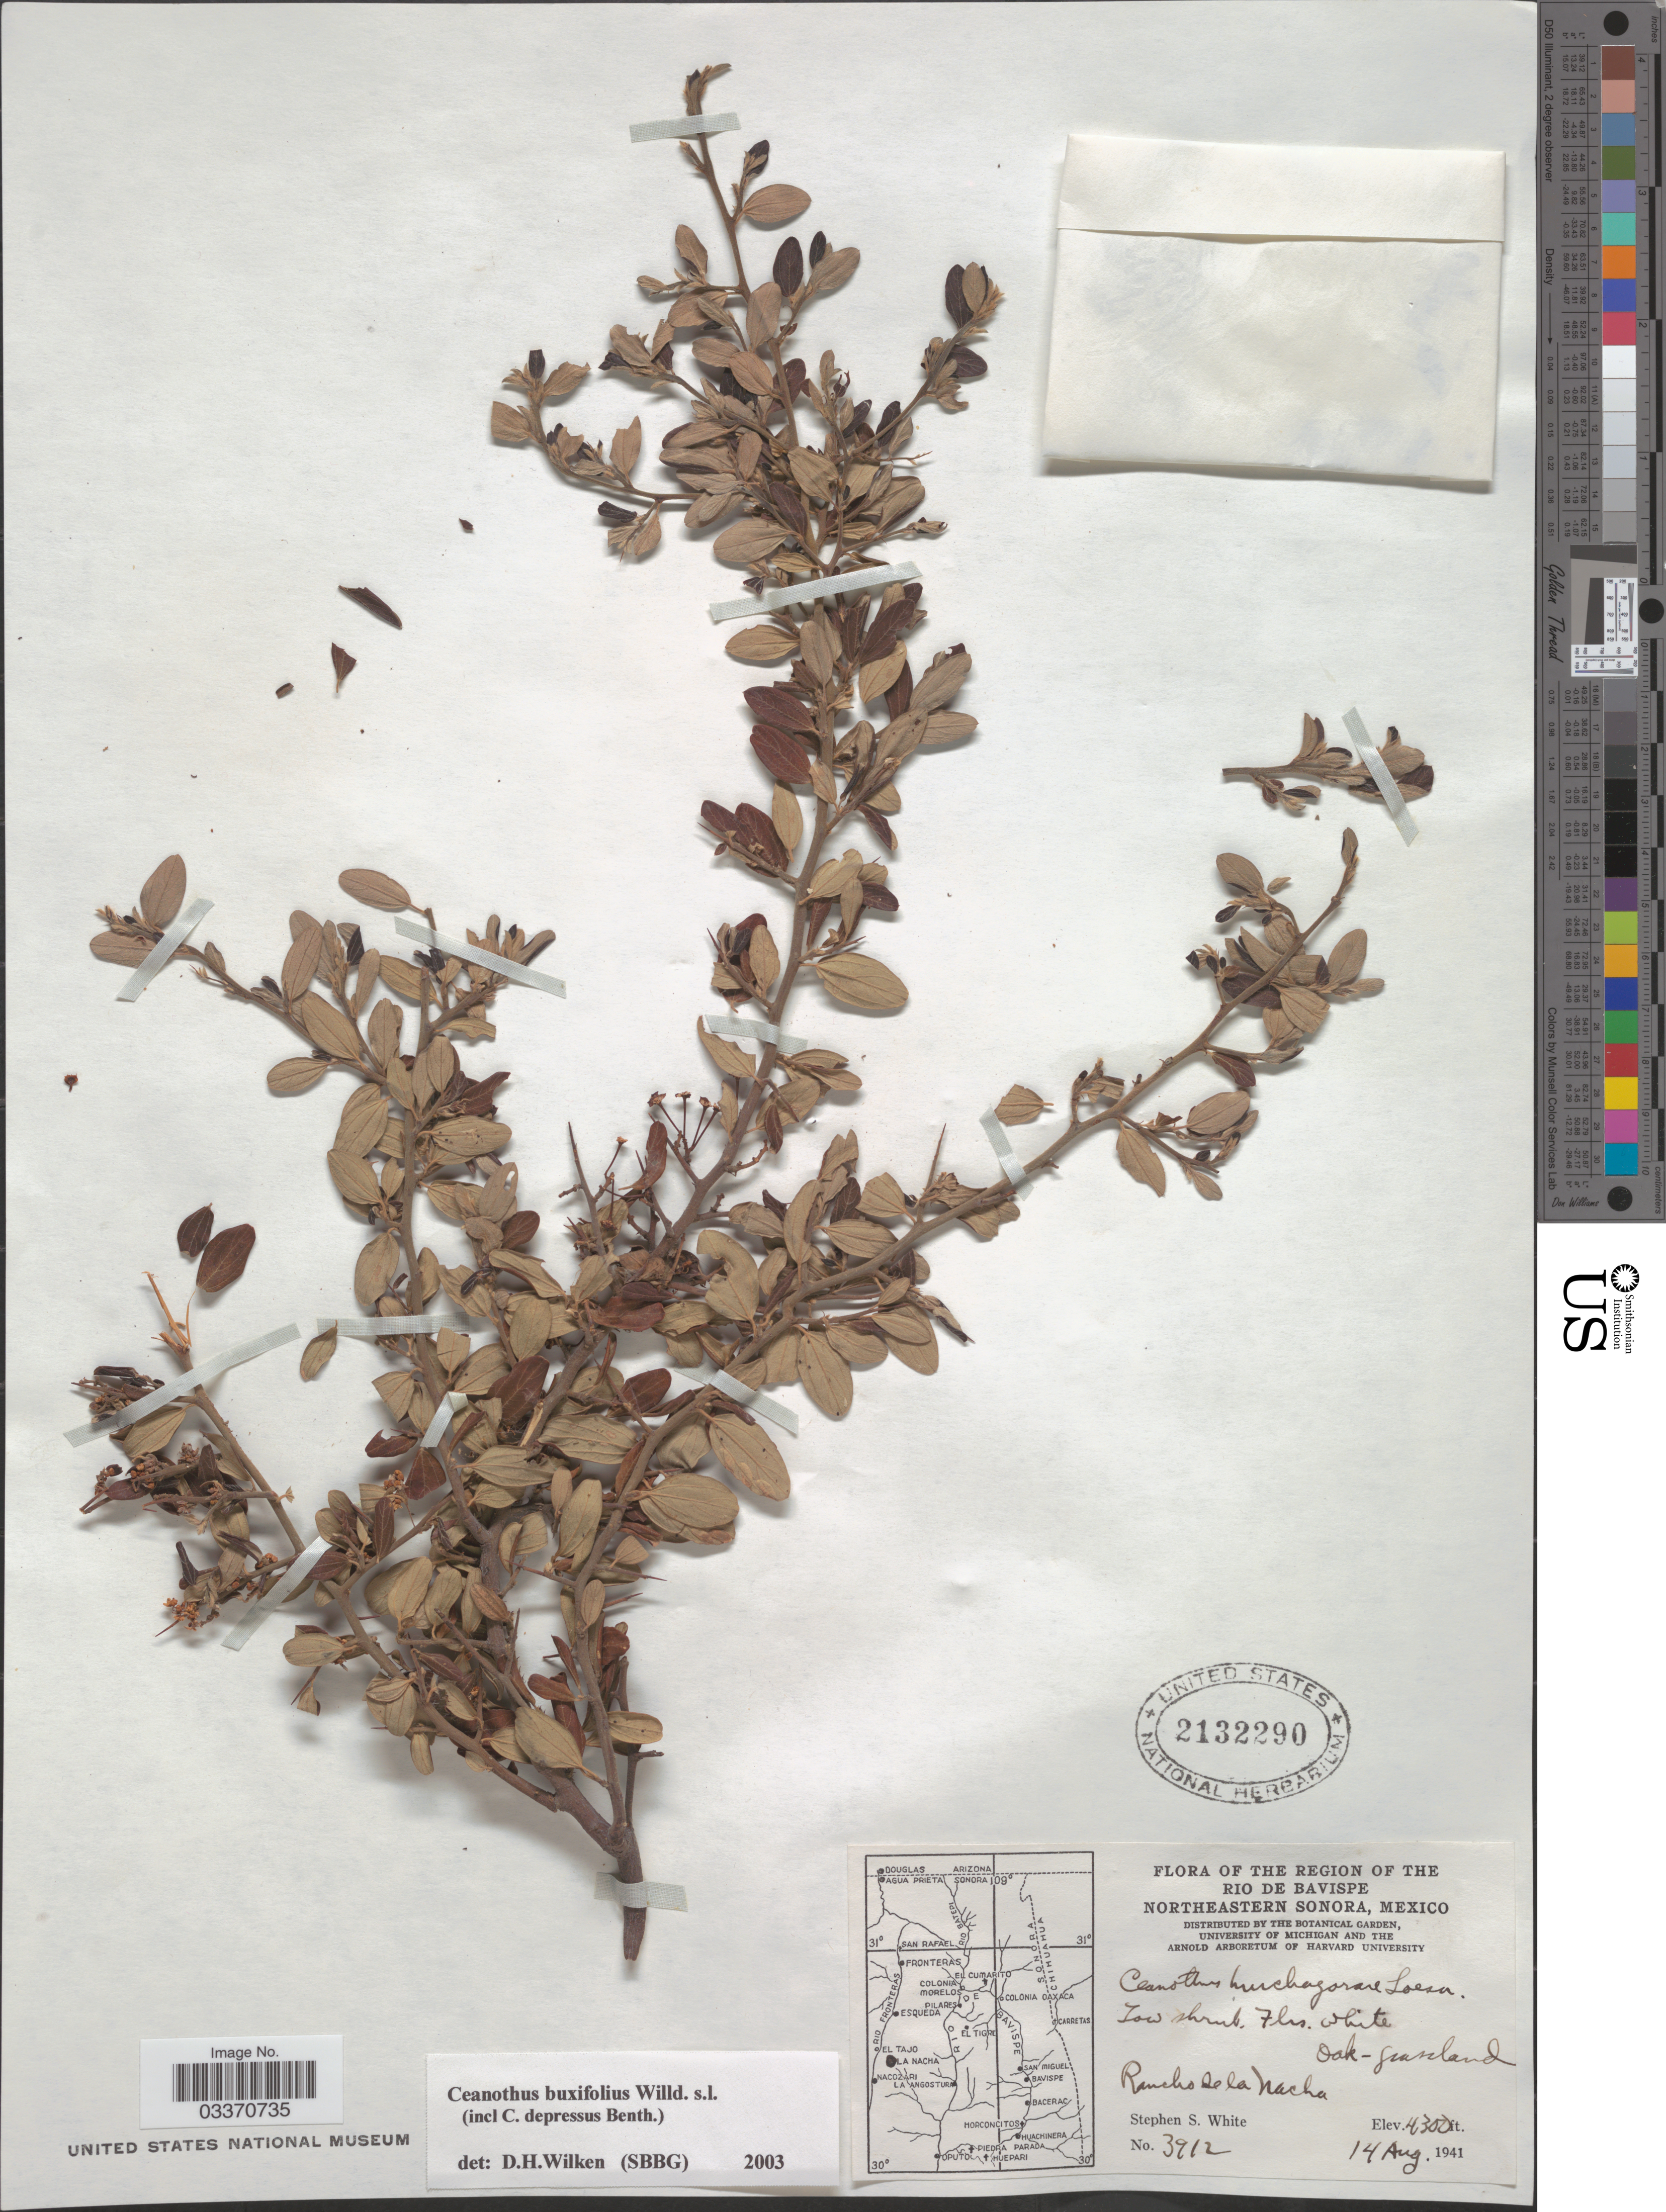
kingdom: Plantae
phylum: Tracheophyta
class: Magnoliopsida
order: Rosales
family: Rhamnaceae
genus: Ceanothus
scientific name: Ceanothus buxifolius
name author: Willd. ex Roem. & Schult.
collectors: S. S. White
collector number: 3912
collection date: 1941-08-14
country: Mexico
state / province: Sonora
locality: The Region of the Rio de Bavispe. Northeastern Sonora. Rancho de la Nacha.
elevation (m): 1311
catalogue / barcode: US 2132290